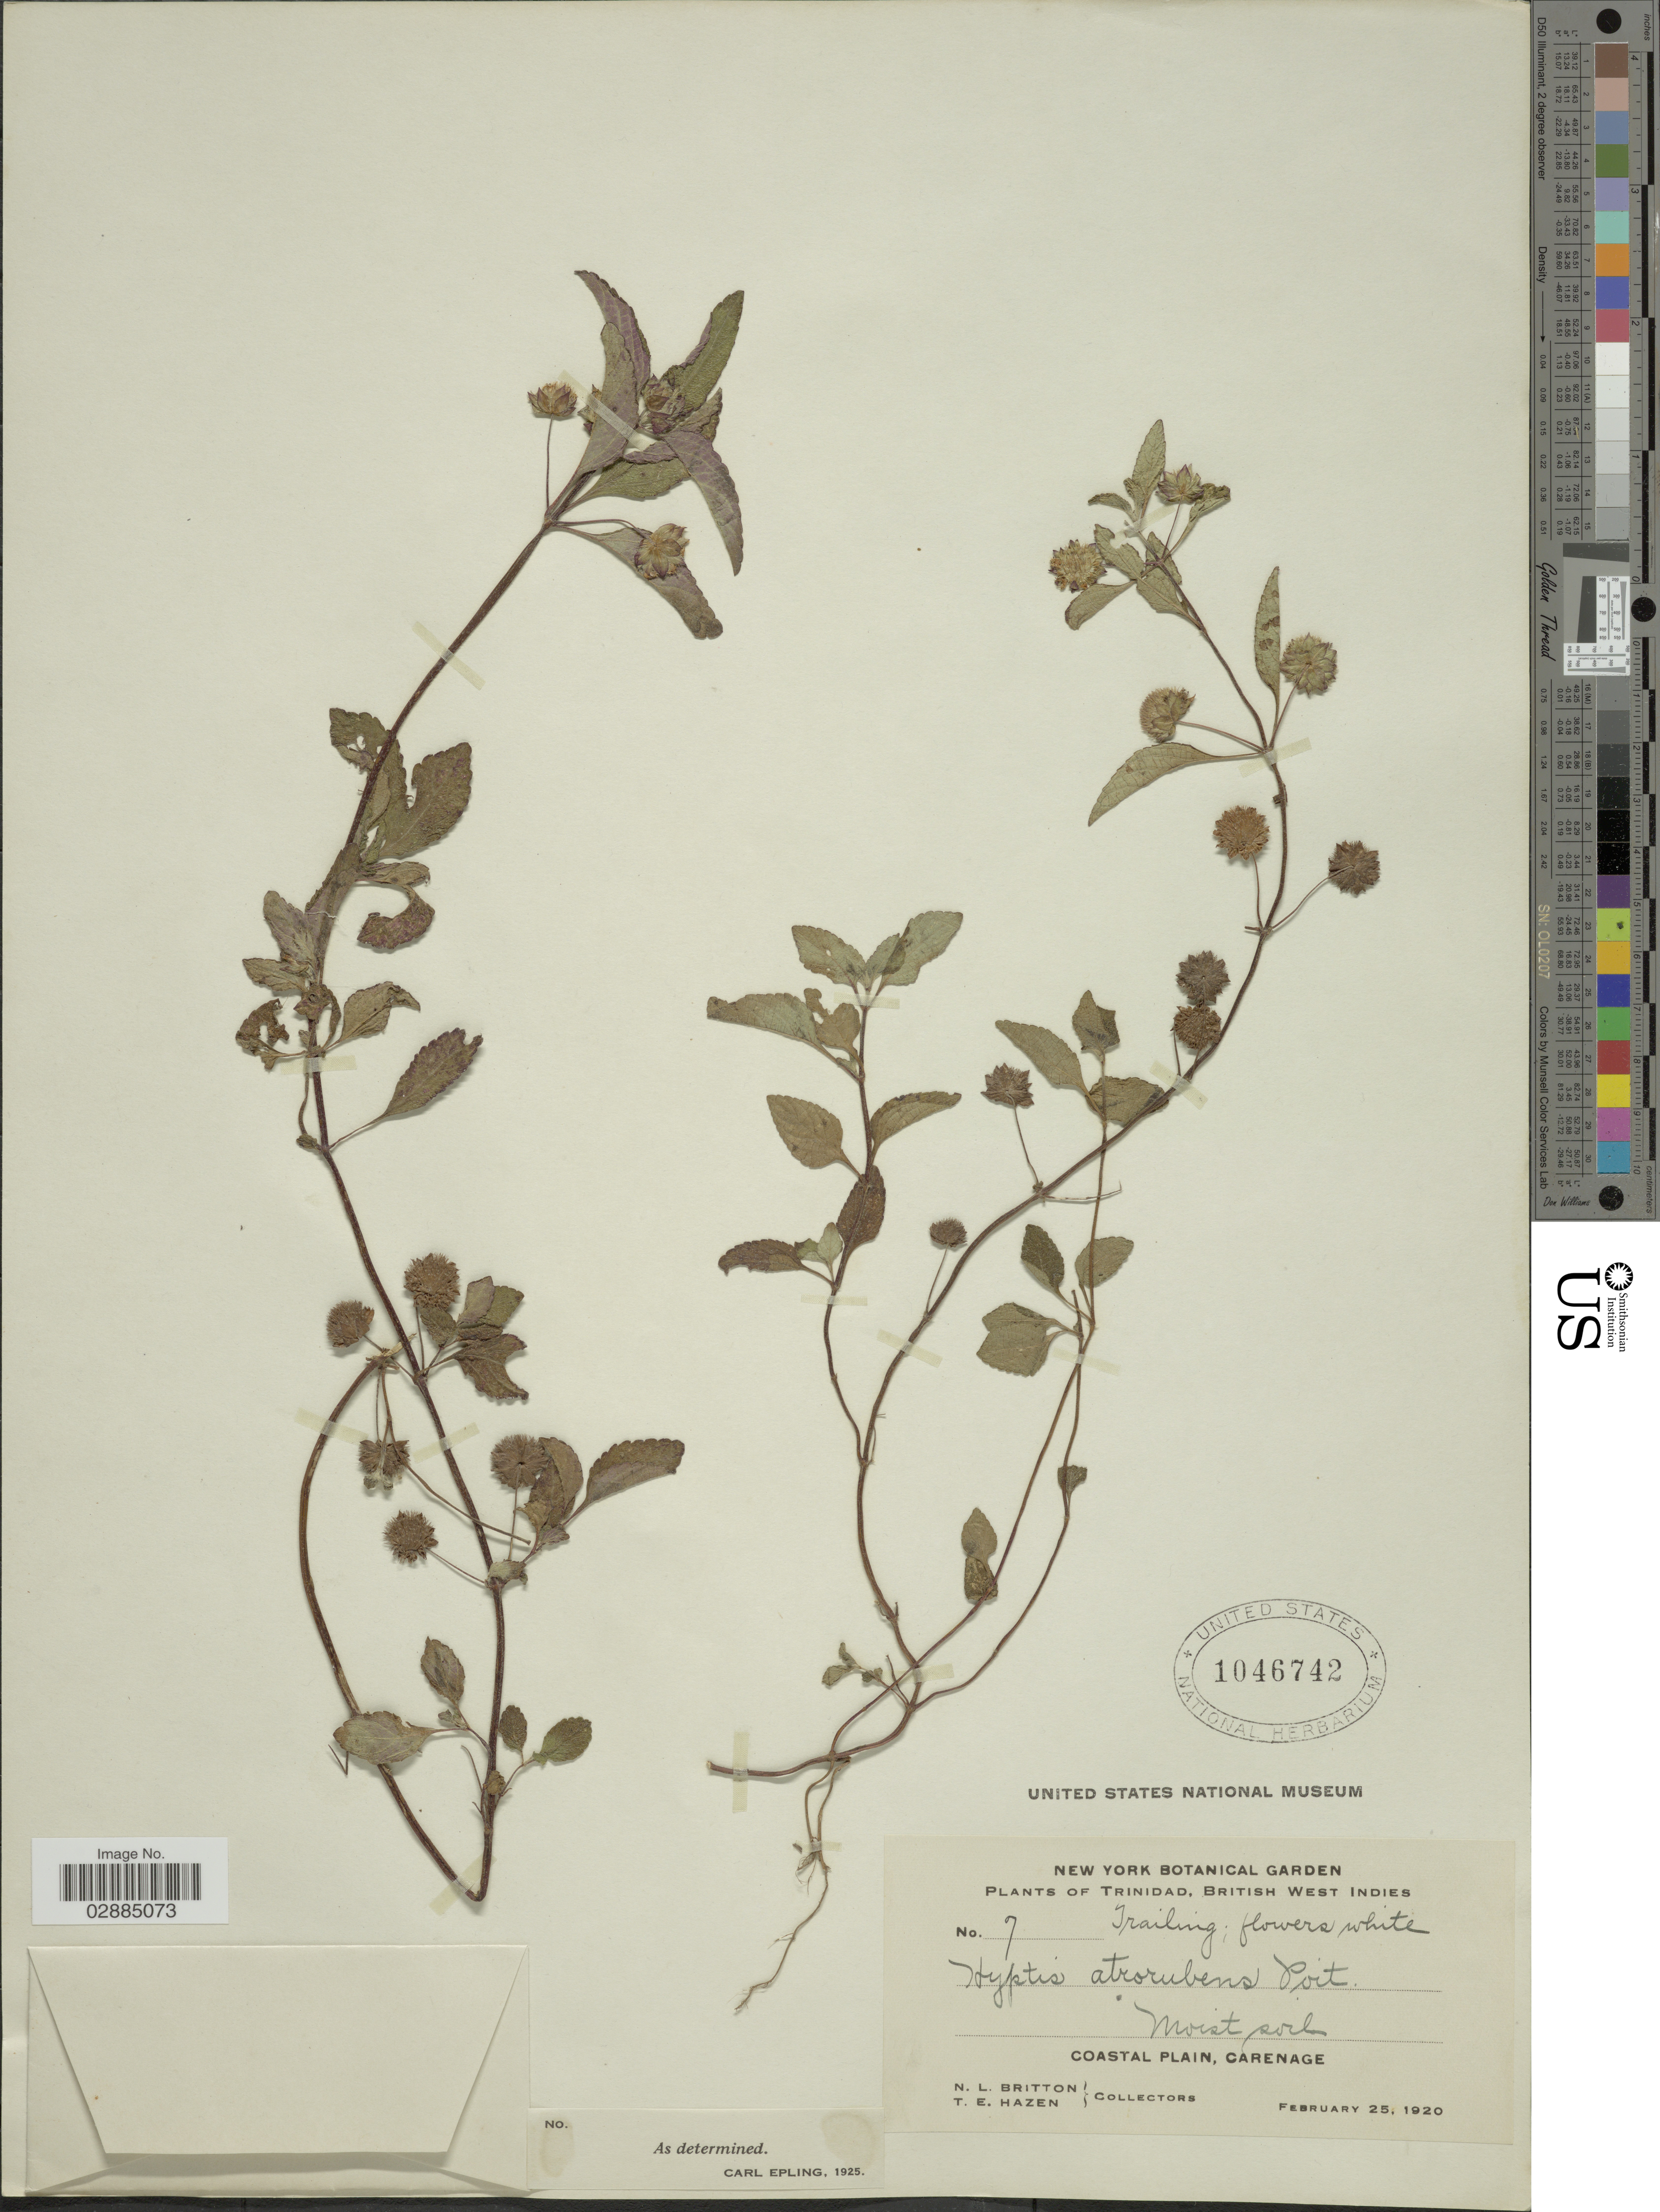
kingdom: Plantae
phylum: Tracheophyta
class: Magnoliopsida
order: Lamiales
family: Lamiaceae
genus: Hyptis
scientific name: Hyptis atrorubens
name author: Poit.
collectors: N. Britton & T. E. Hazen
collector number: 7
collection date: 1920-02-25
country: Trinidad and Tobago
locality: Trinidad, British West Indies, Coastal Plain, Carenage.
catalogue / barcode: US 1046742